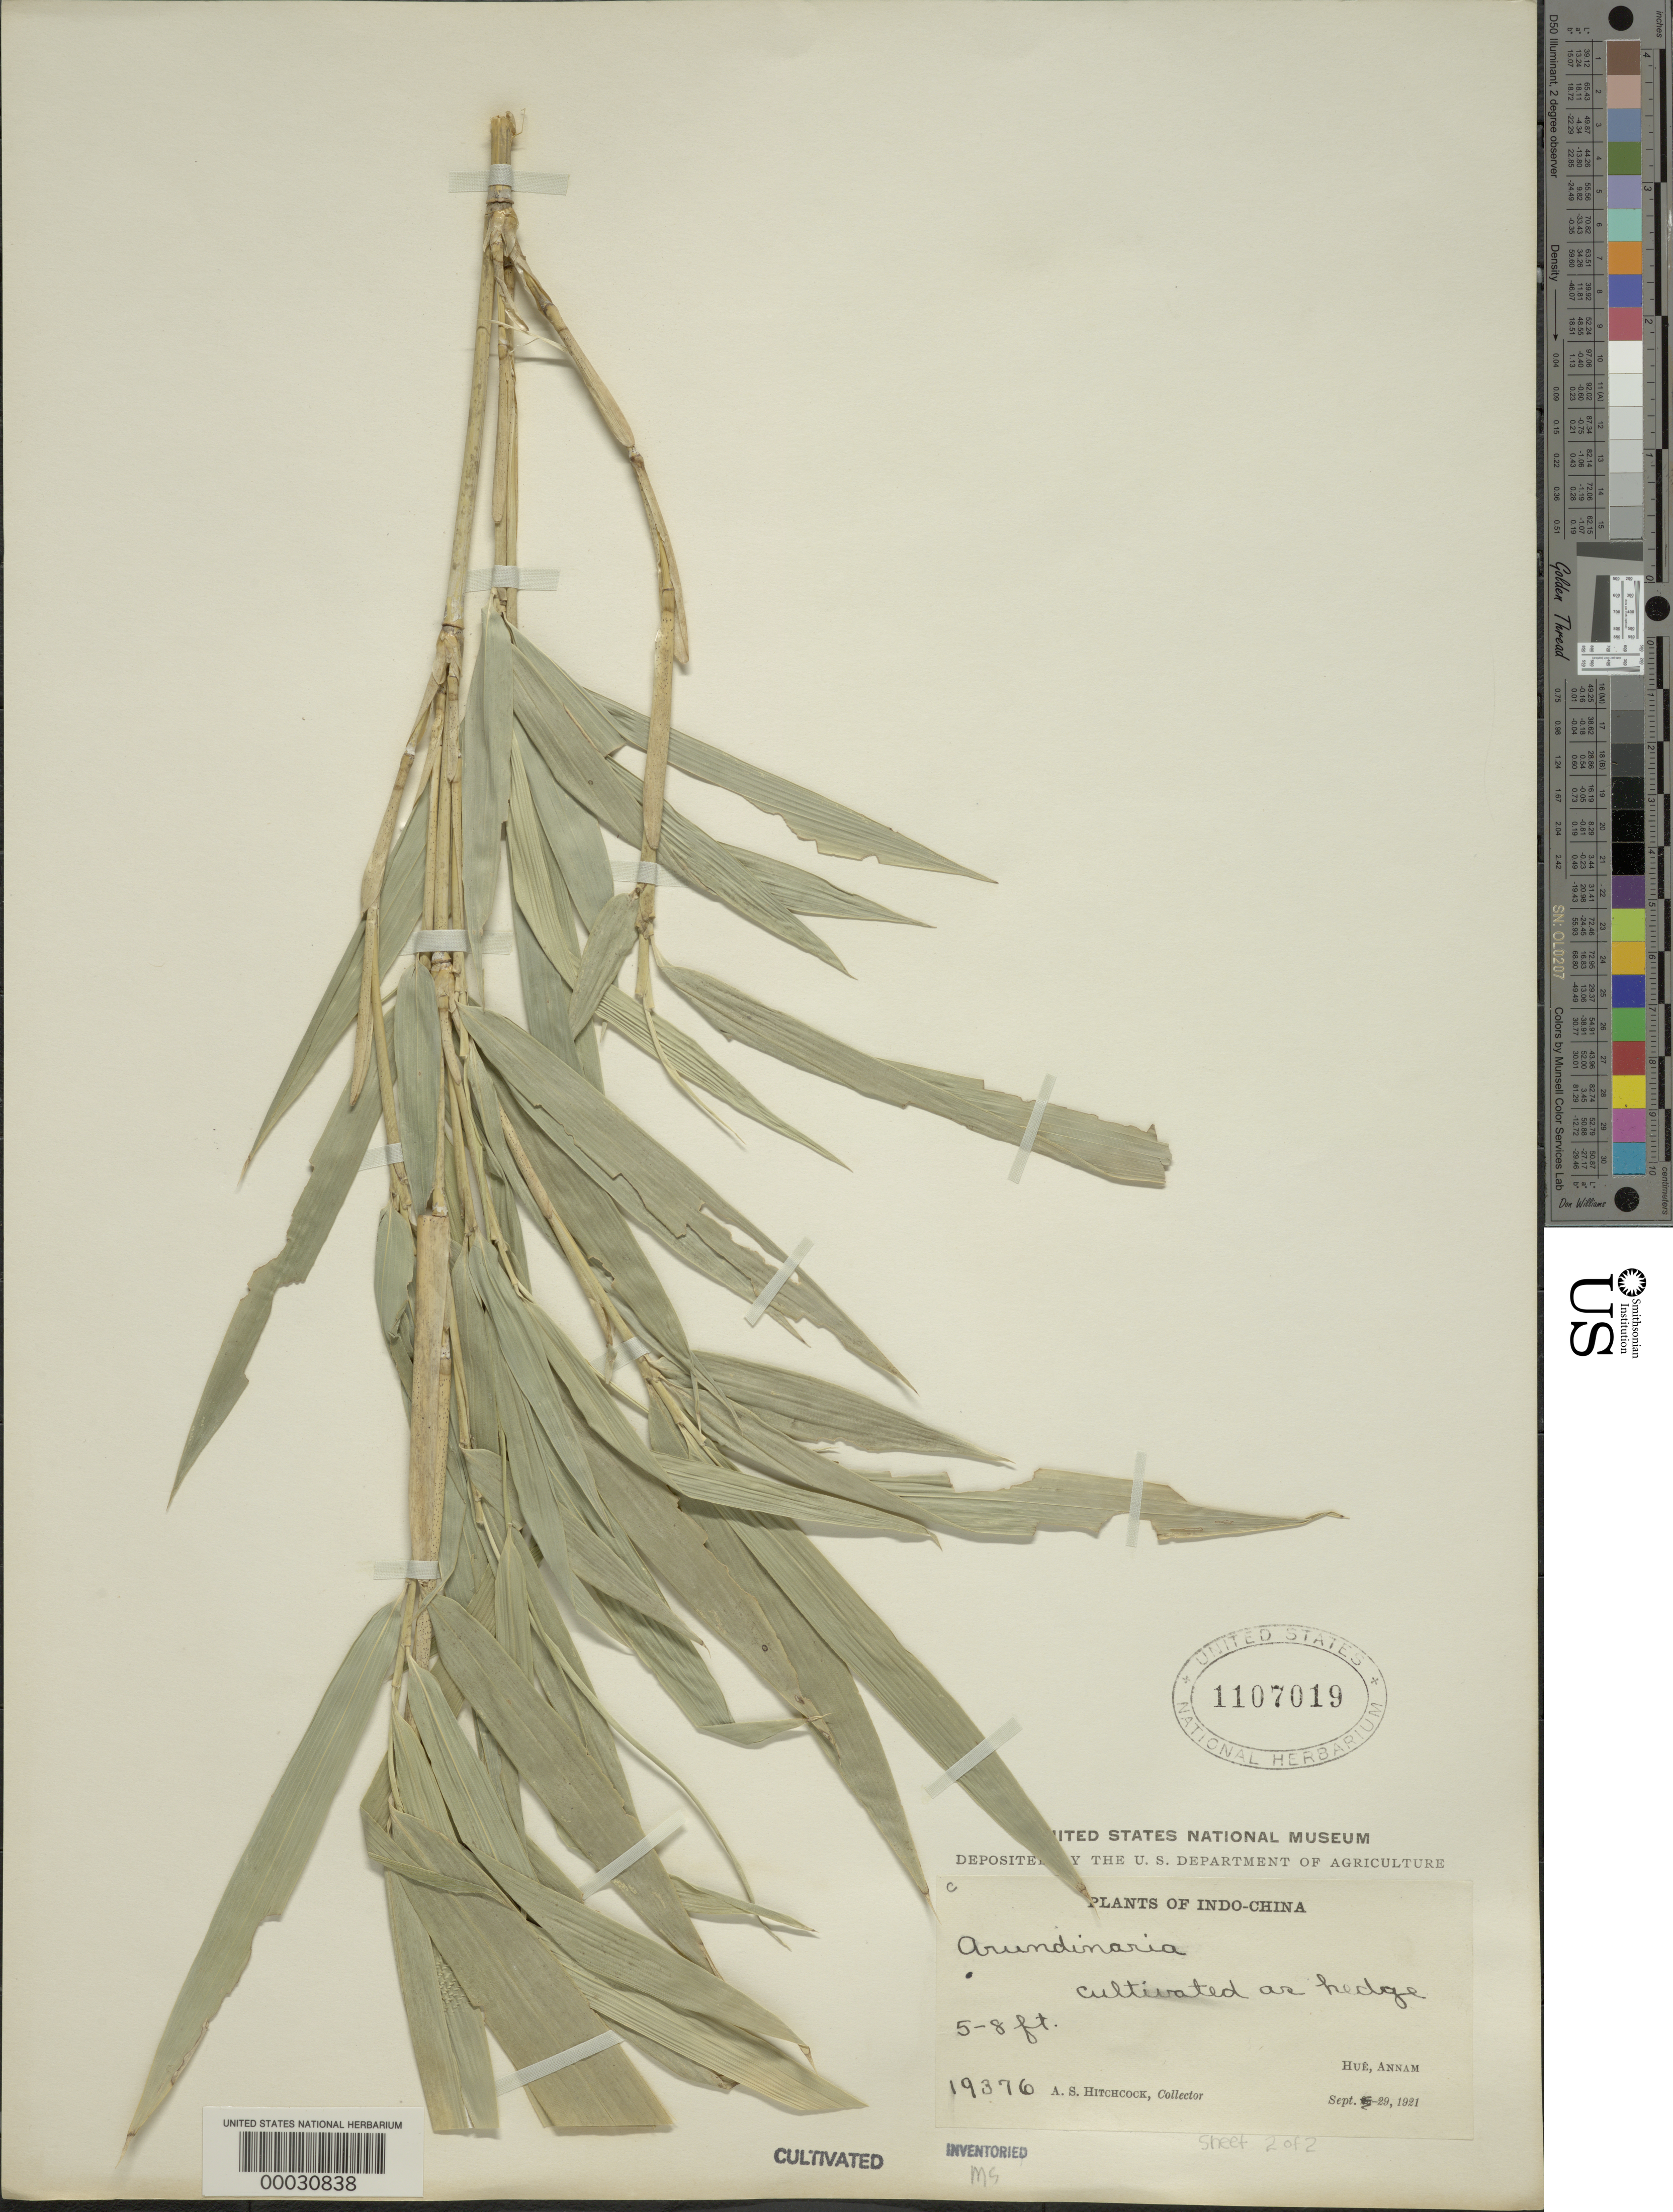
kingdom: Plantae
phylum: Tracheophyta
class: Liliopsida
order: Poales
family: Poaceae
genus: Arundinaria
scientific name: Arundinaria sp.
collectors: A. S. Hitchcock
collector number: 19376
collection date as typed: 29 Sep 1921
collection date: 1921-09-29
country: Vietnam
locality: Annam, hue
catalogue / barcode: US 1107019